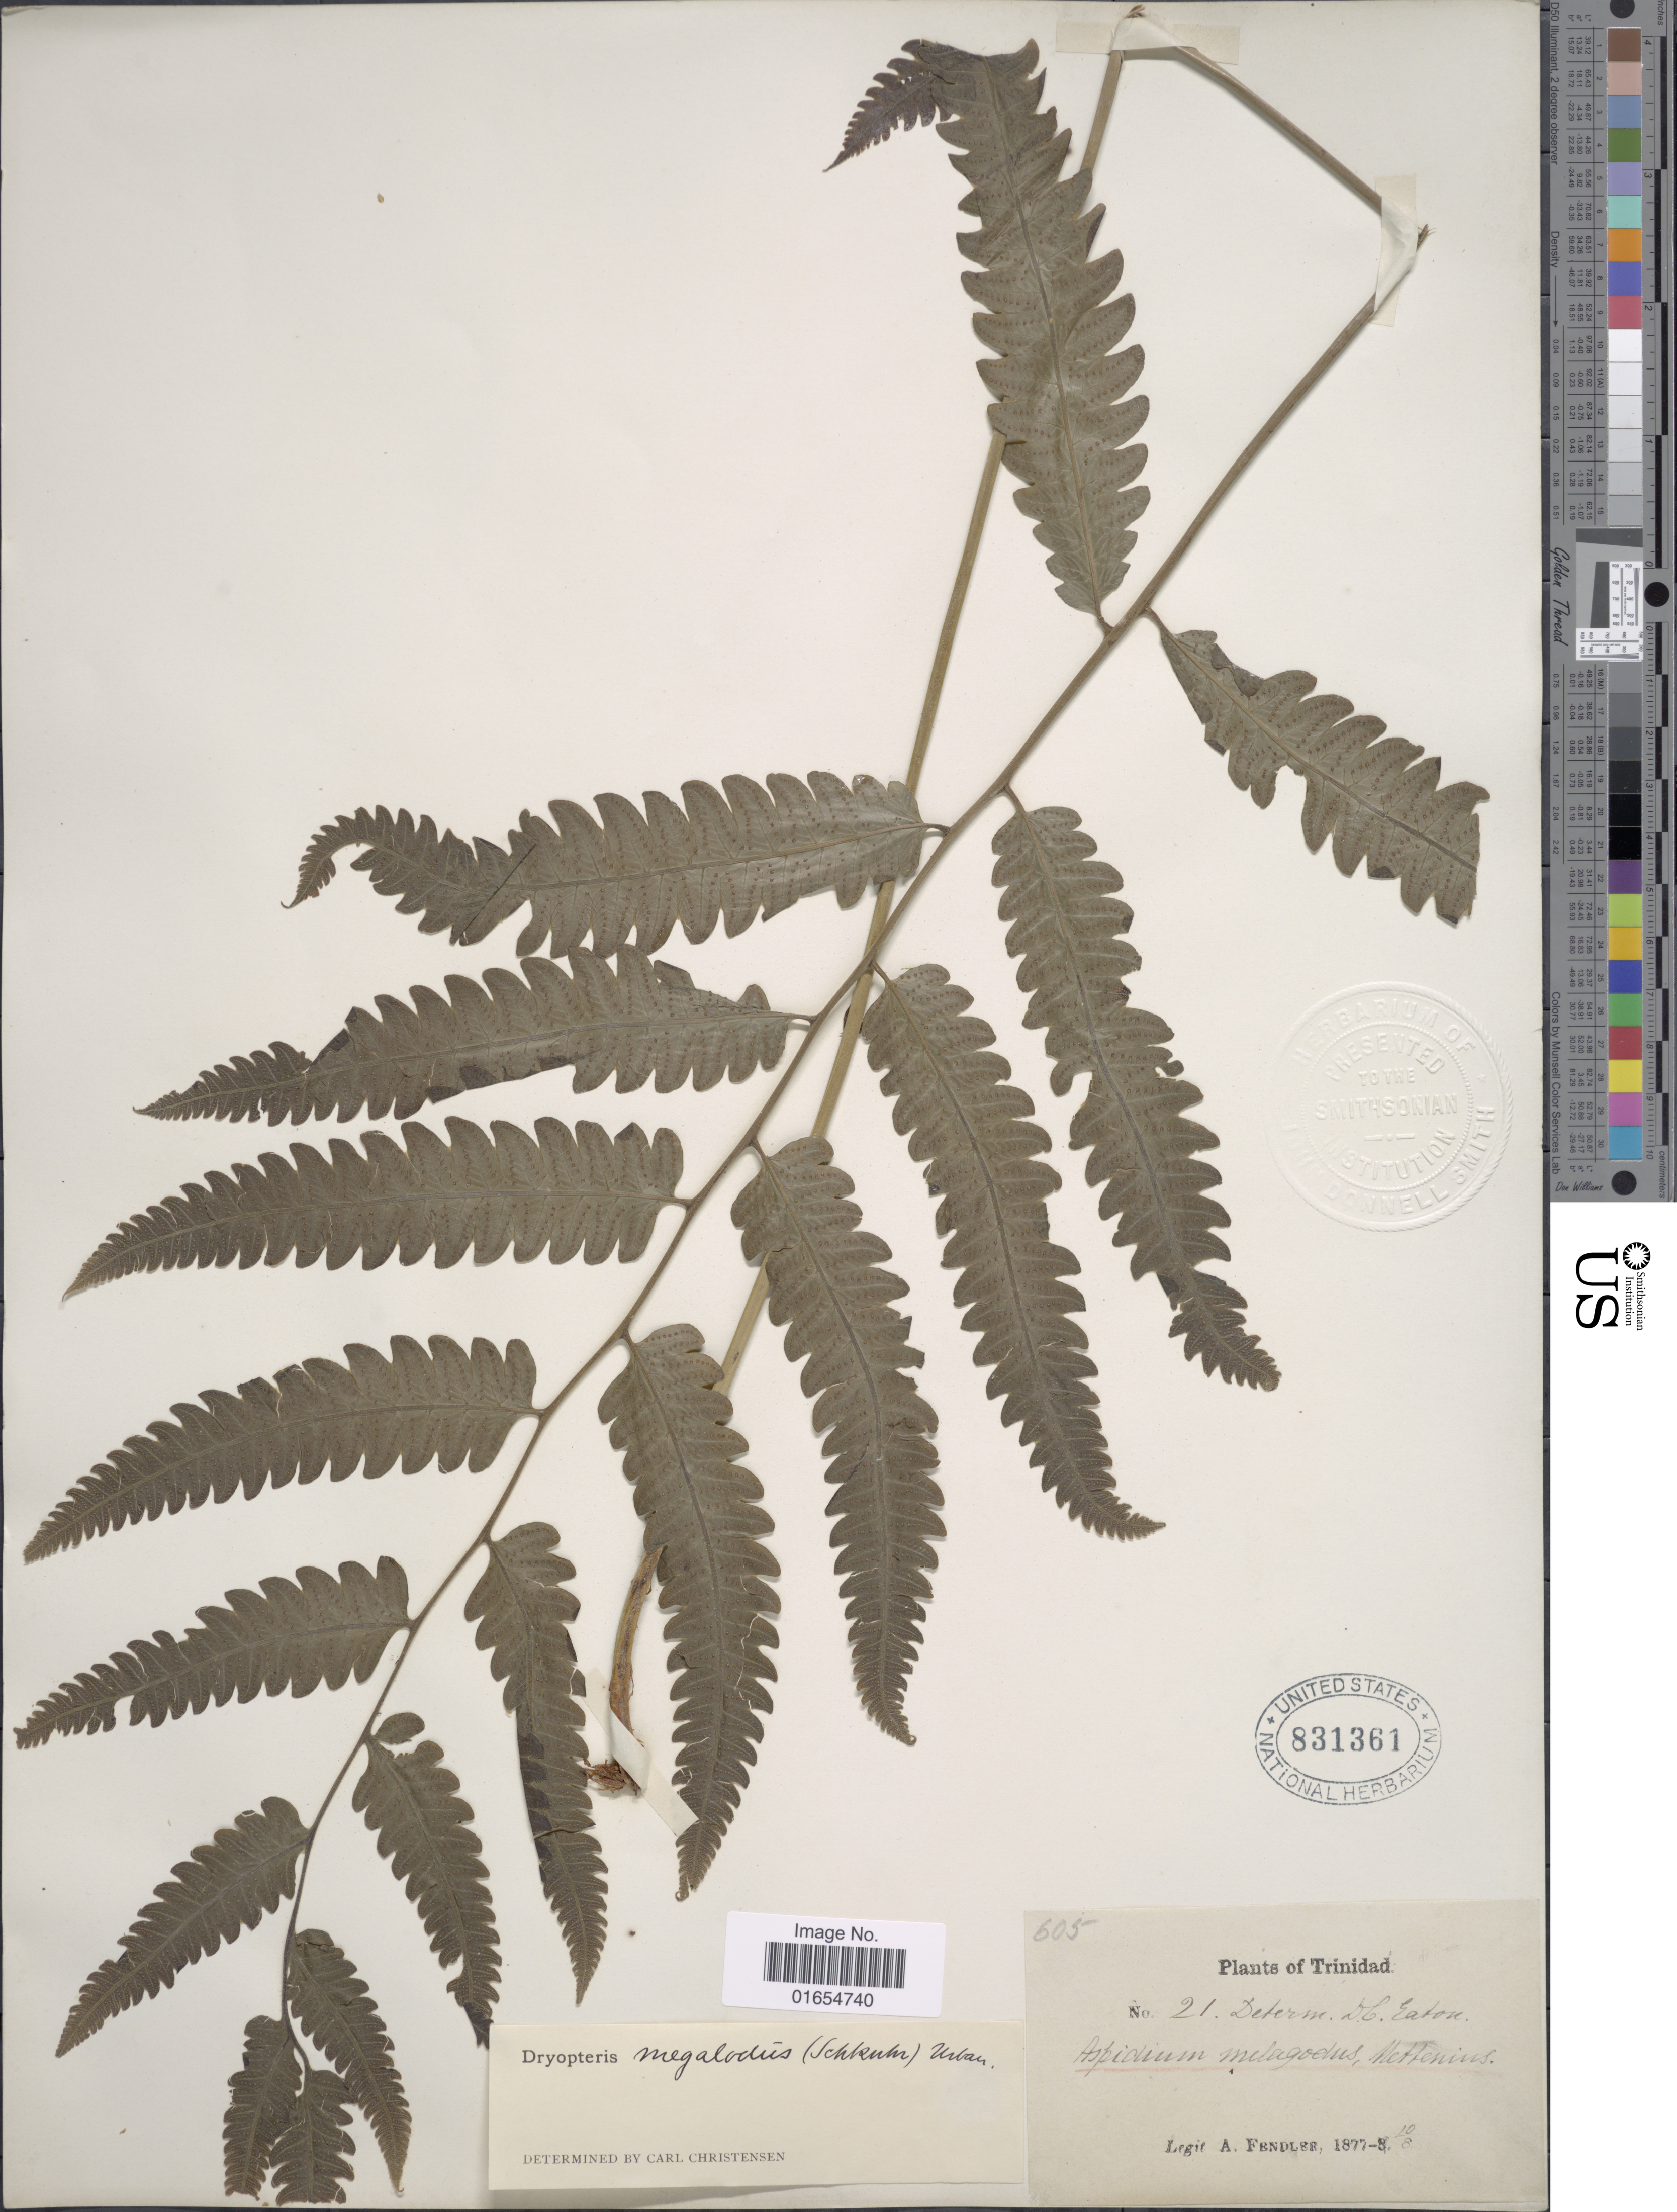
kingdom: Plantae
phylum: Tracheophyta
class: Polypodiopsida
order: Polypodiales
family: Thelypteridaceae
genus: Goniopteris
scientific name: Goniopteris pennata (Poir.) comb. nov., ined 2015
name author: (Poir.)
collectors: A. Fendler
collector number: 21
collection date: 1877-08-10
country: Trinidad and Tobago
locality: Trinidad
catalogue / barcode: US 831361